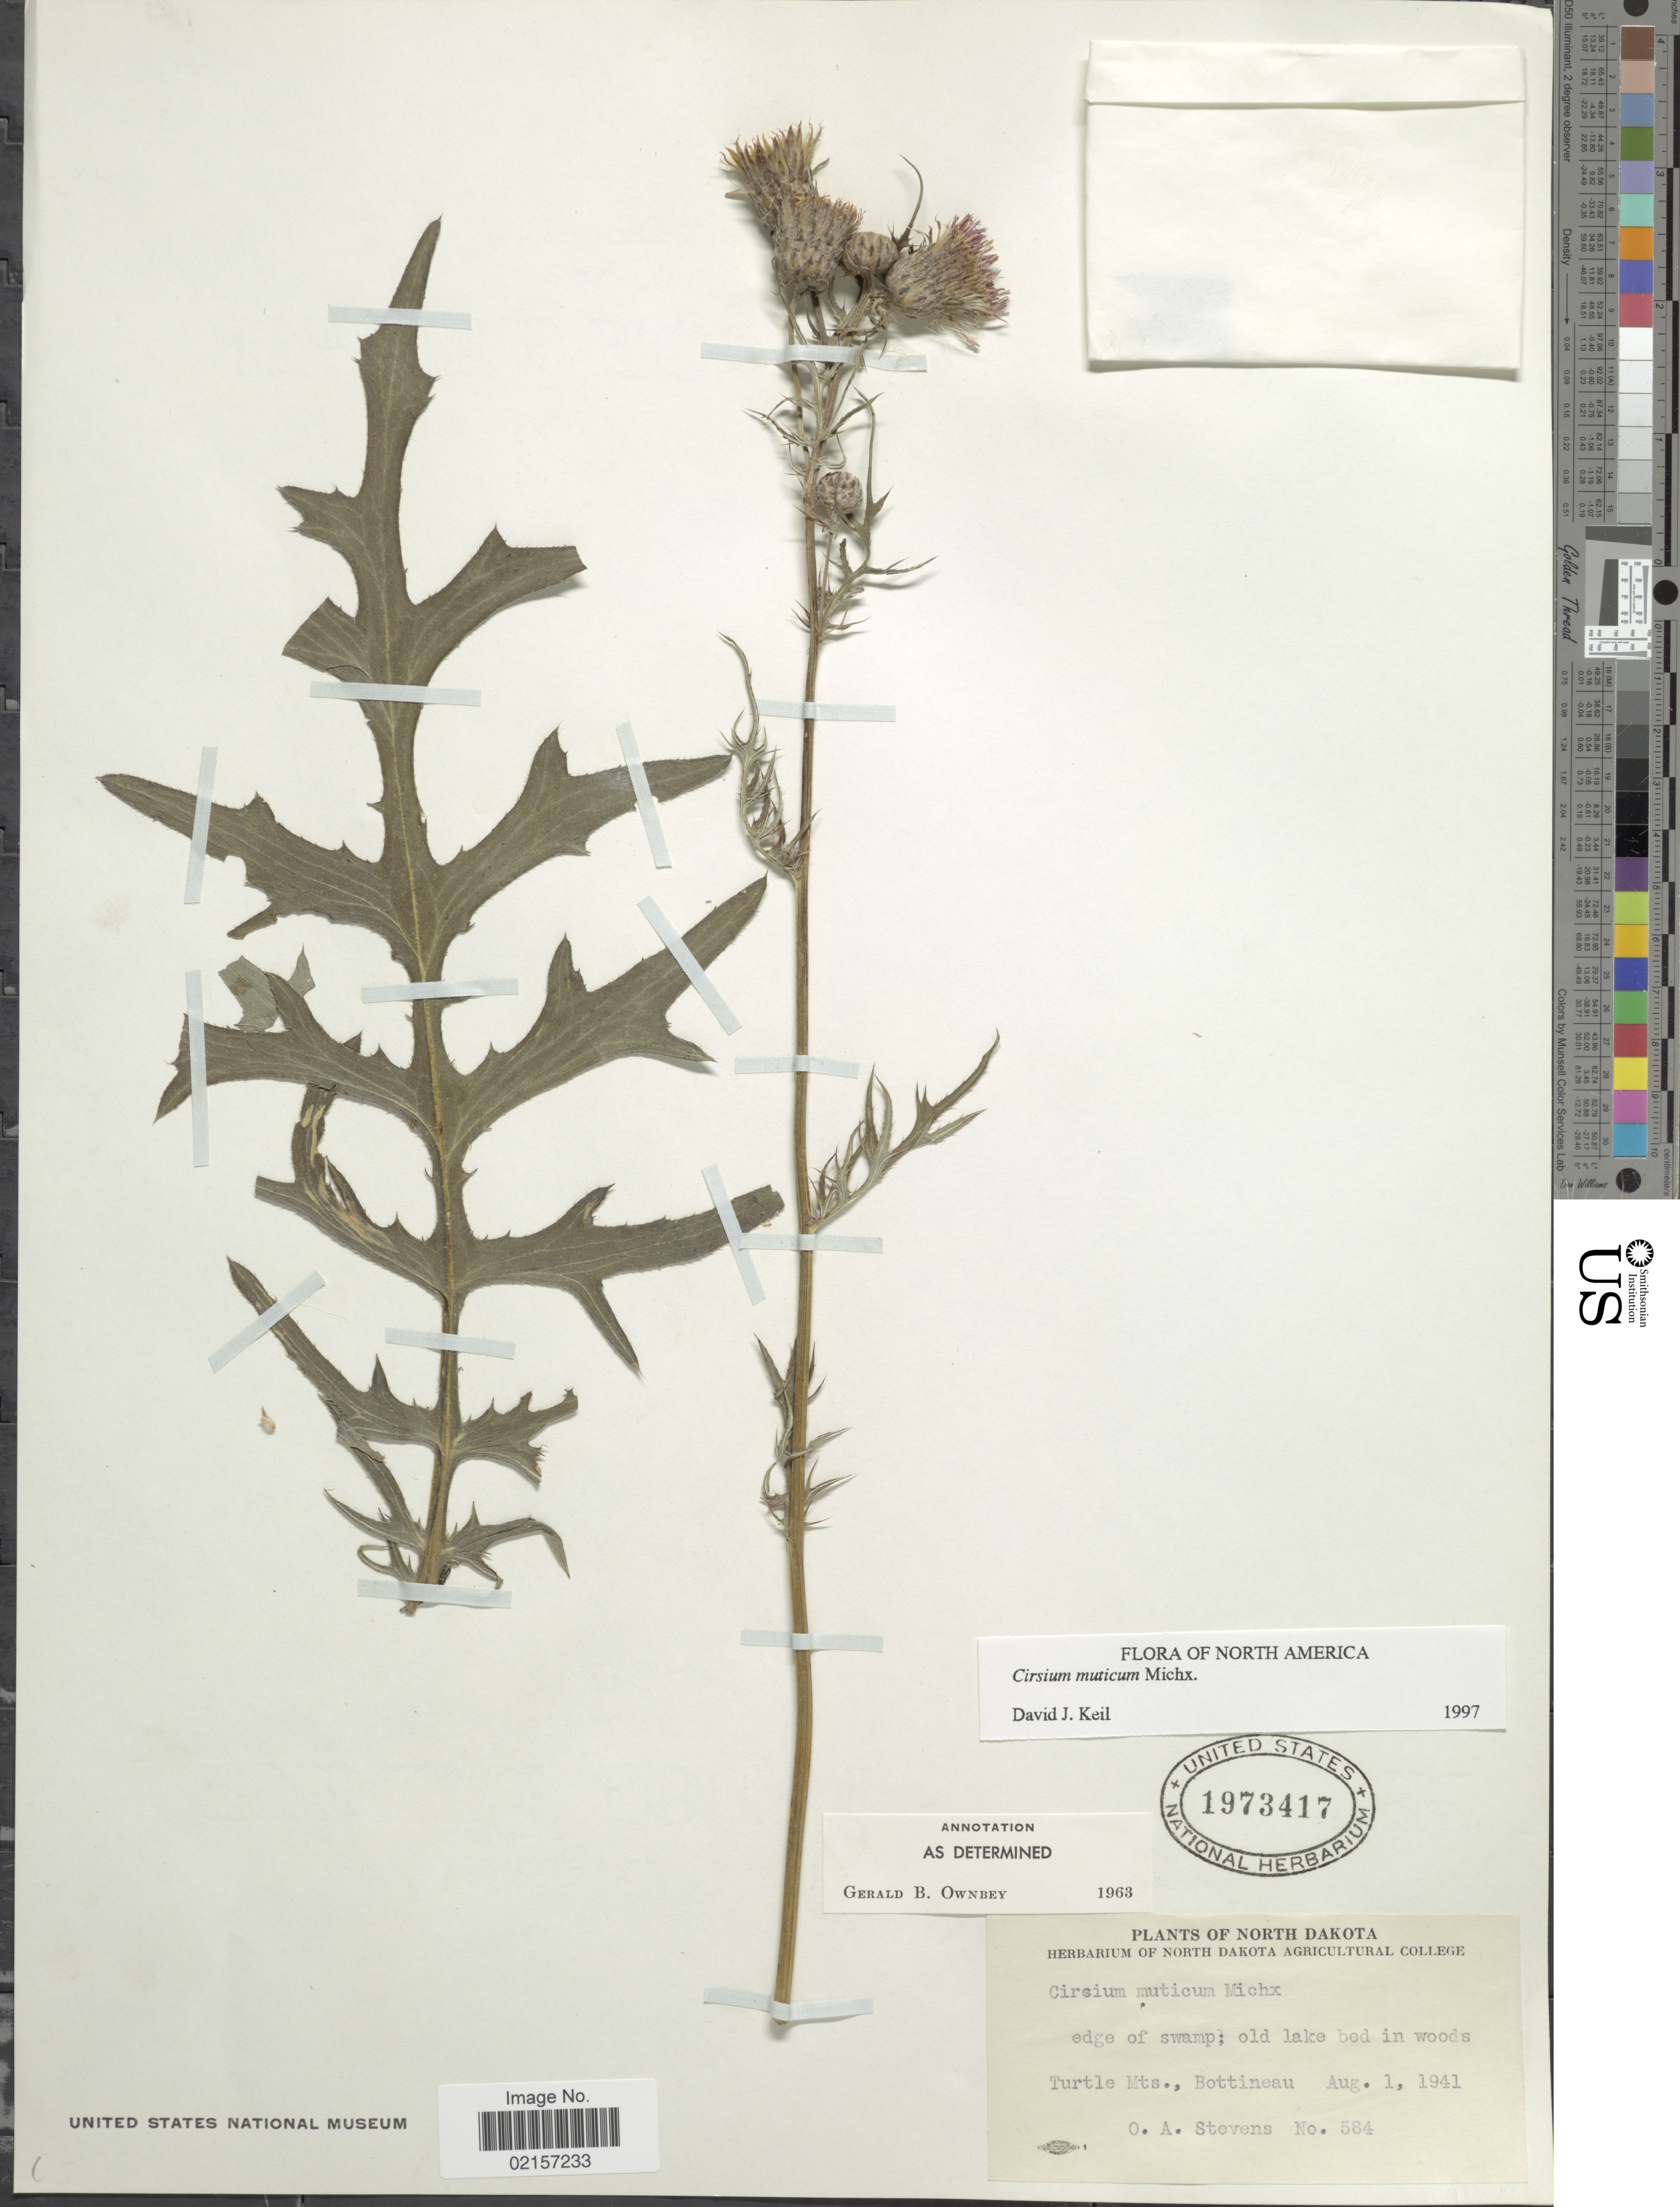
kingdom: Plantae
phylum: Tracheophyta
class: Magnoliopsida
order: Asterales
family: Asteraceae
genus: Cirsium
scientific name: Cirsium muticum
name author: Michx.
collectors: O. A. Stevens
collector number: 584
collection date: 1941-08-01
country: United States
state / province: North Dakota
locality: Edge of swamp; old lake bed in woods Turtle Mts., Bottineau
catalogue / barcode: US 1973417